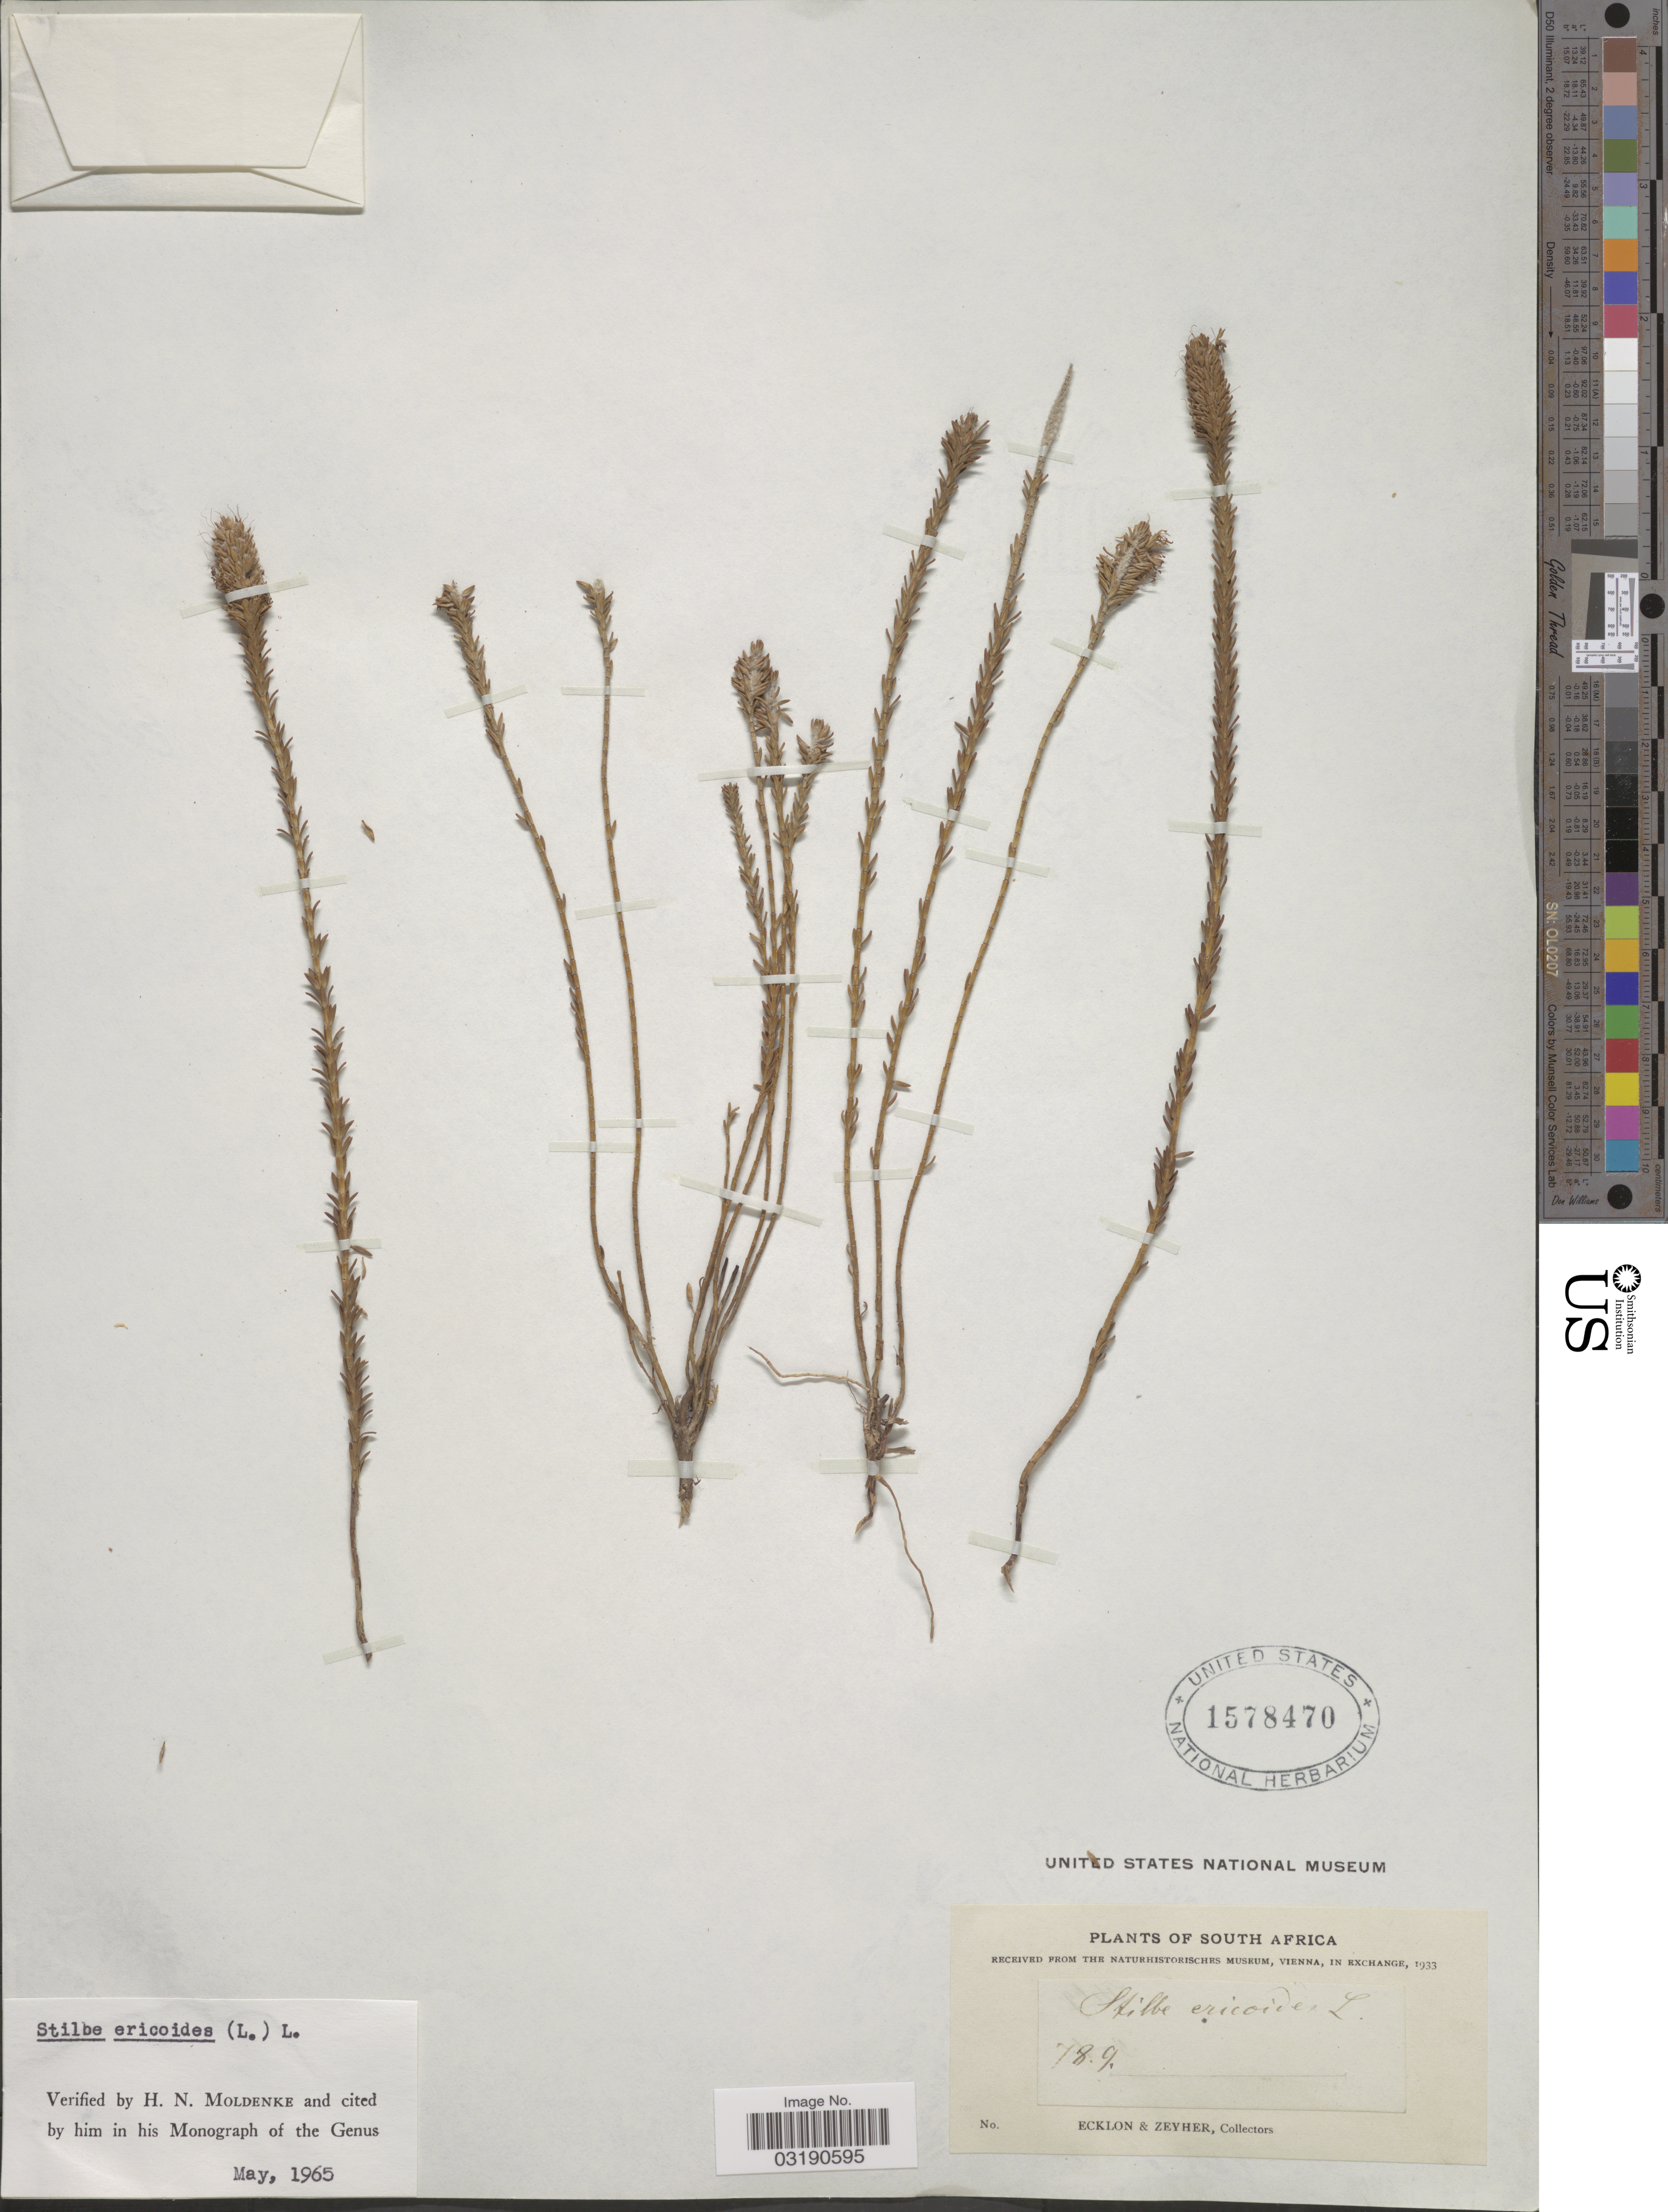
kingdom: Plantae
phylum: Tracheophyta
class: Magnoliopsida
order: Lamiales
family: Stilbaceae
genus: Stilbe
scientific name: Stilbe ericoides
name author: L.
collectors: -. Ecklon & -. Zeyher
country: South Africa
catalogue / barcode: US 1578470